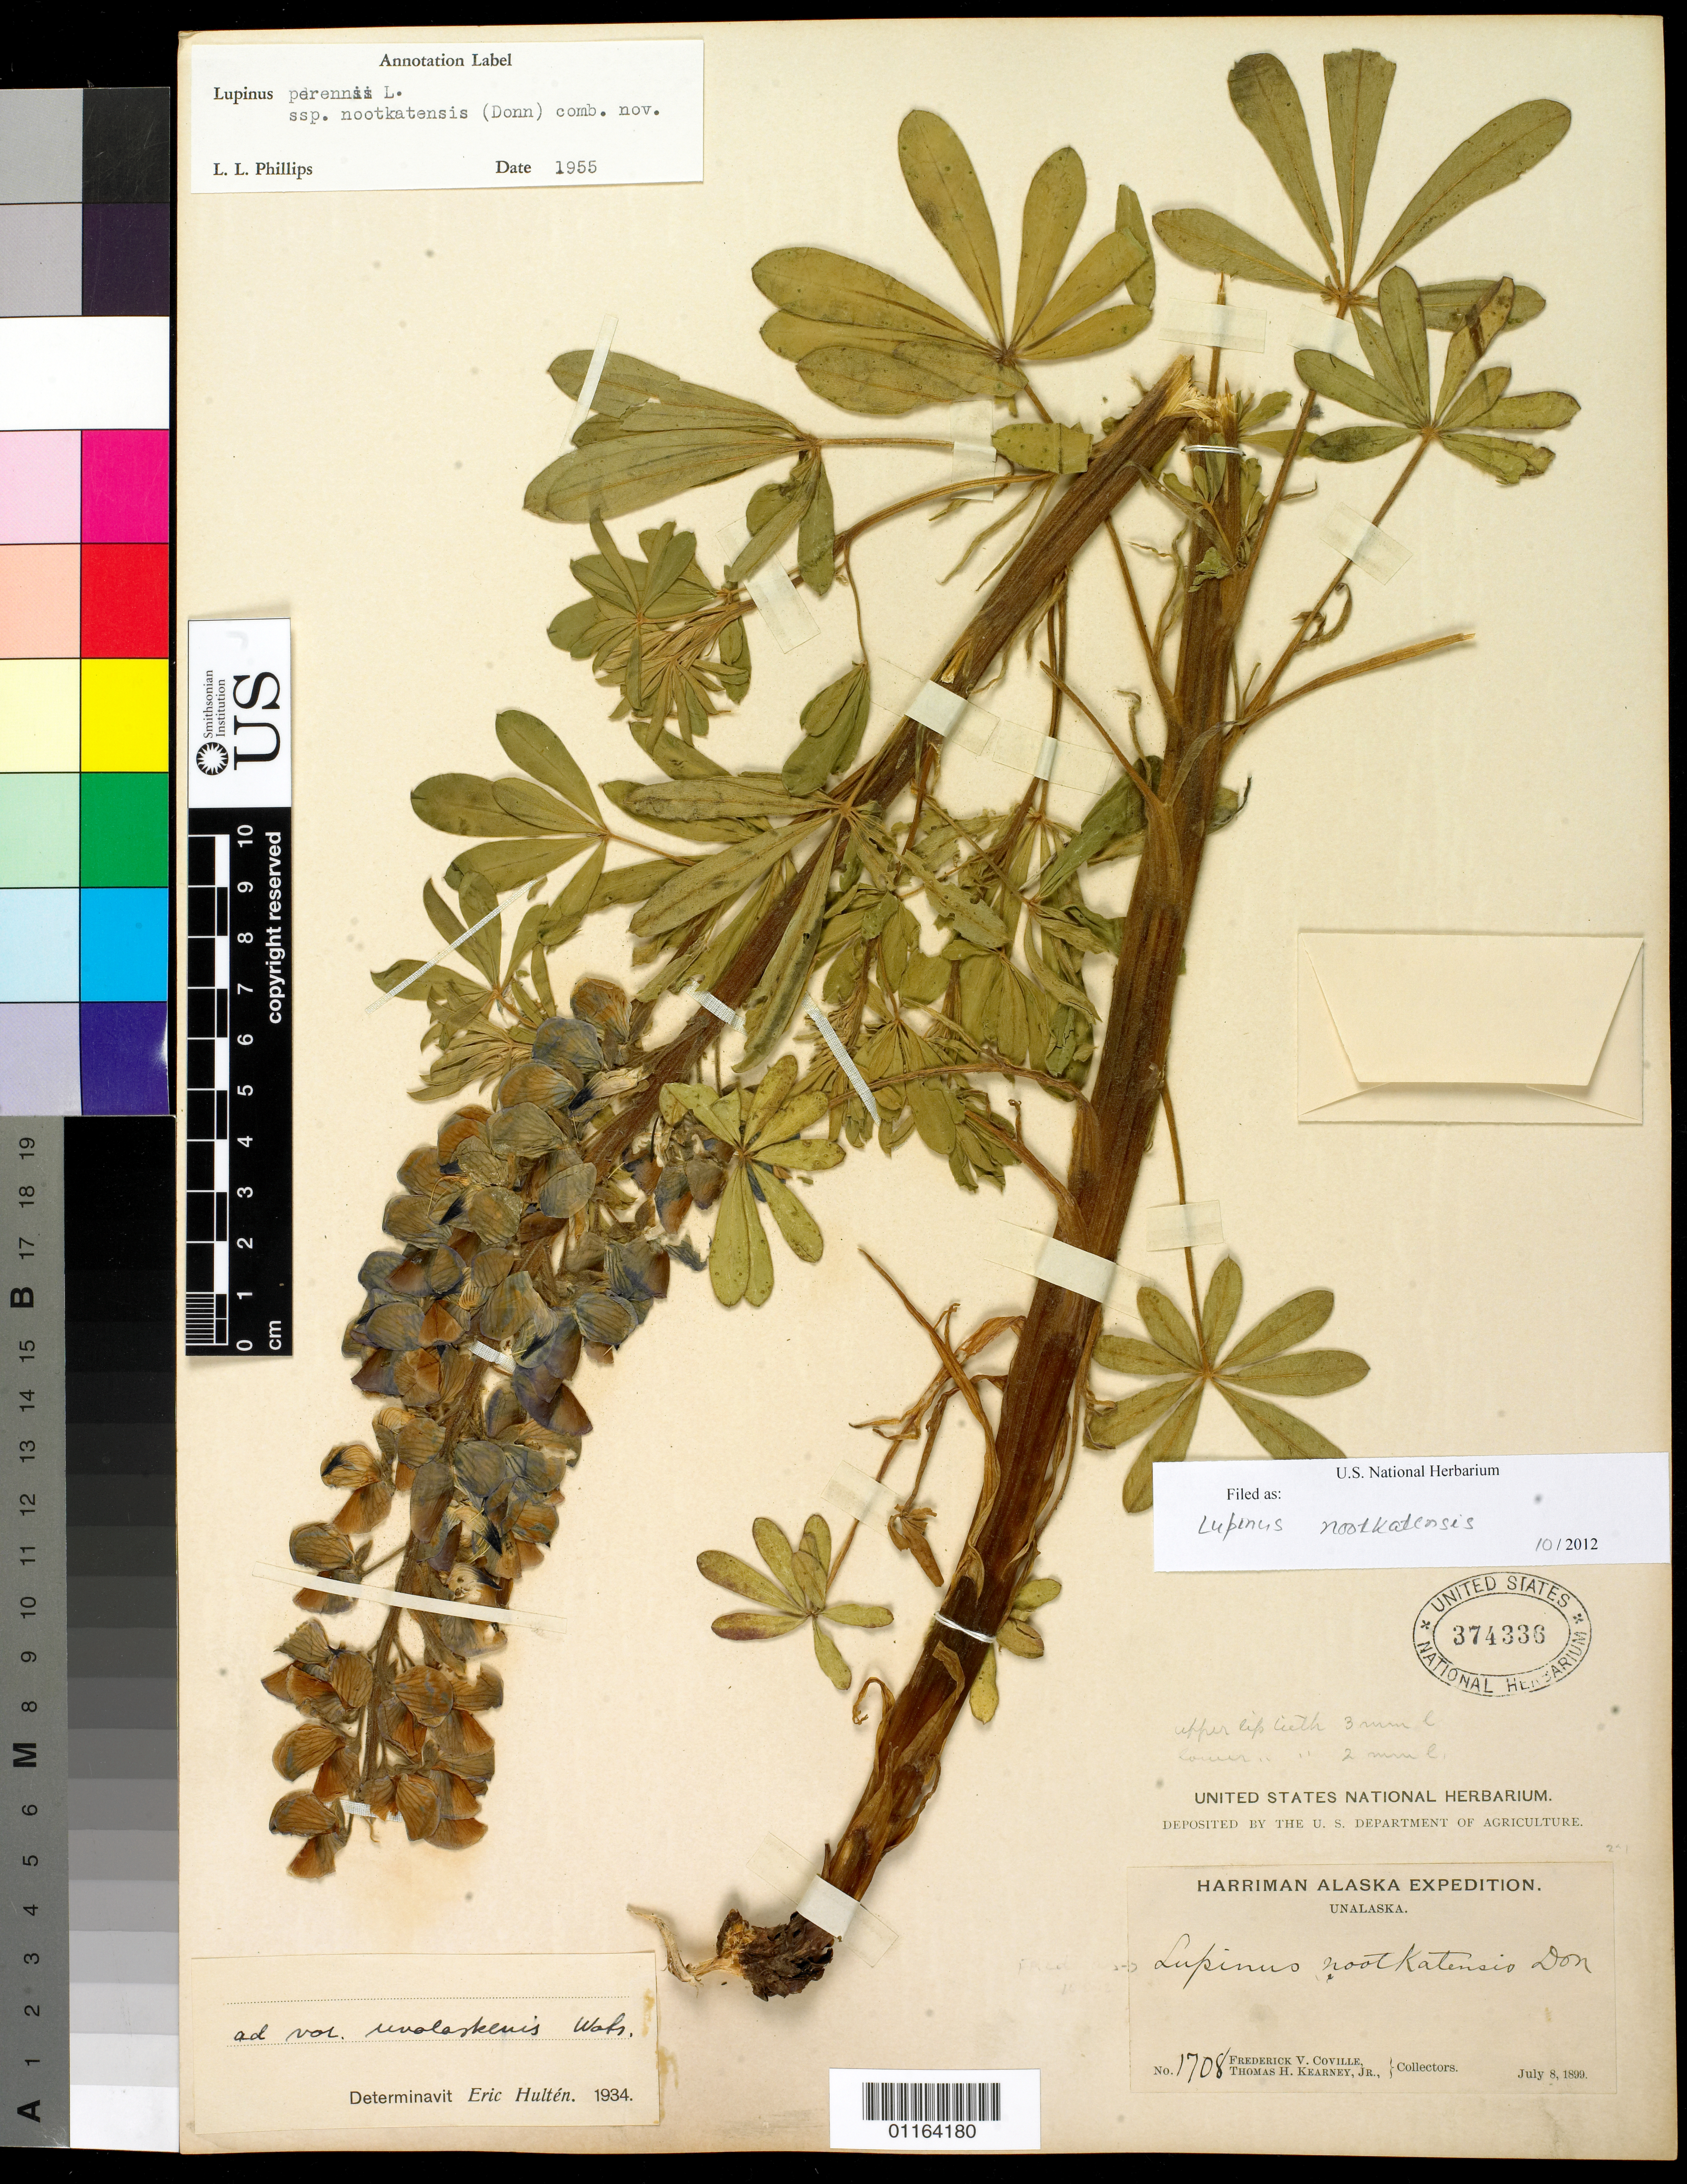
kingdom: Plantae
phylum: Tracheophyta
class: Magnoliopsida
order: Fabales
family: Fabaceae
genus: Lupinus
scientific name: Lupinus nootkatensis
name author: Donn ex Sims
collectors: F. V. Coville & T. H. Kearney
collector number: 1708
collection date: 1899-07-08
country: United States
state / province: Alaska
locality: Unalaska.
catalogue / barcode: US 374336